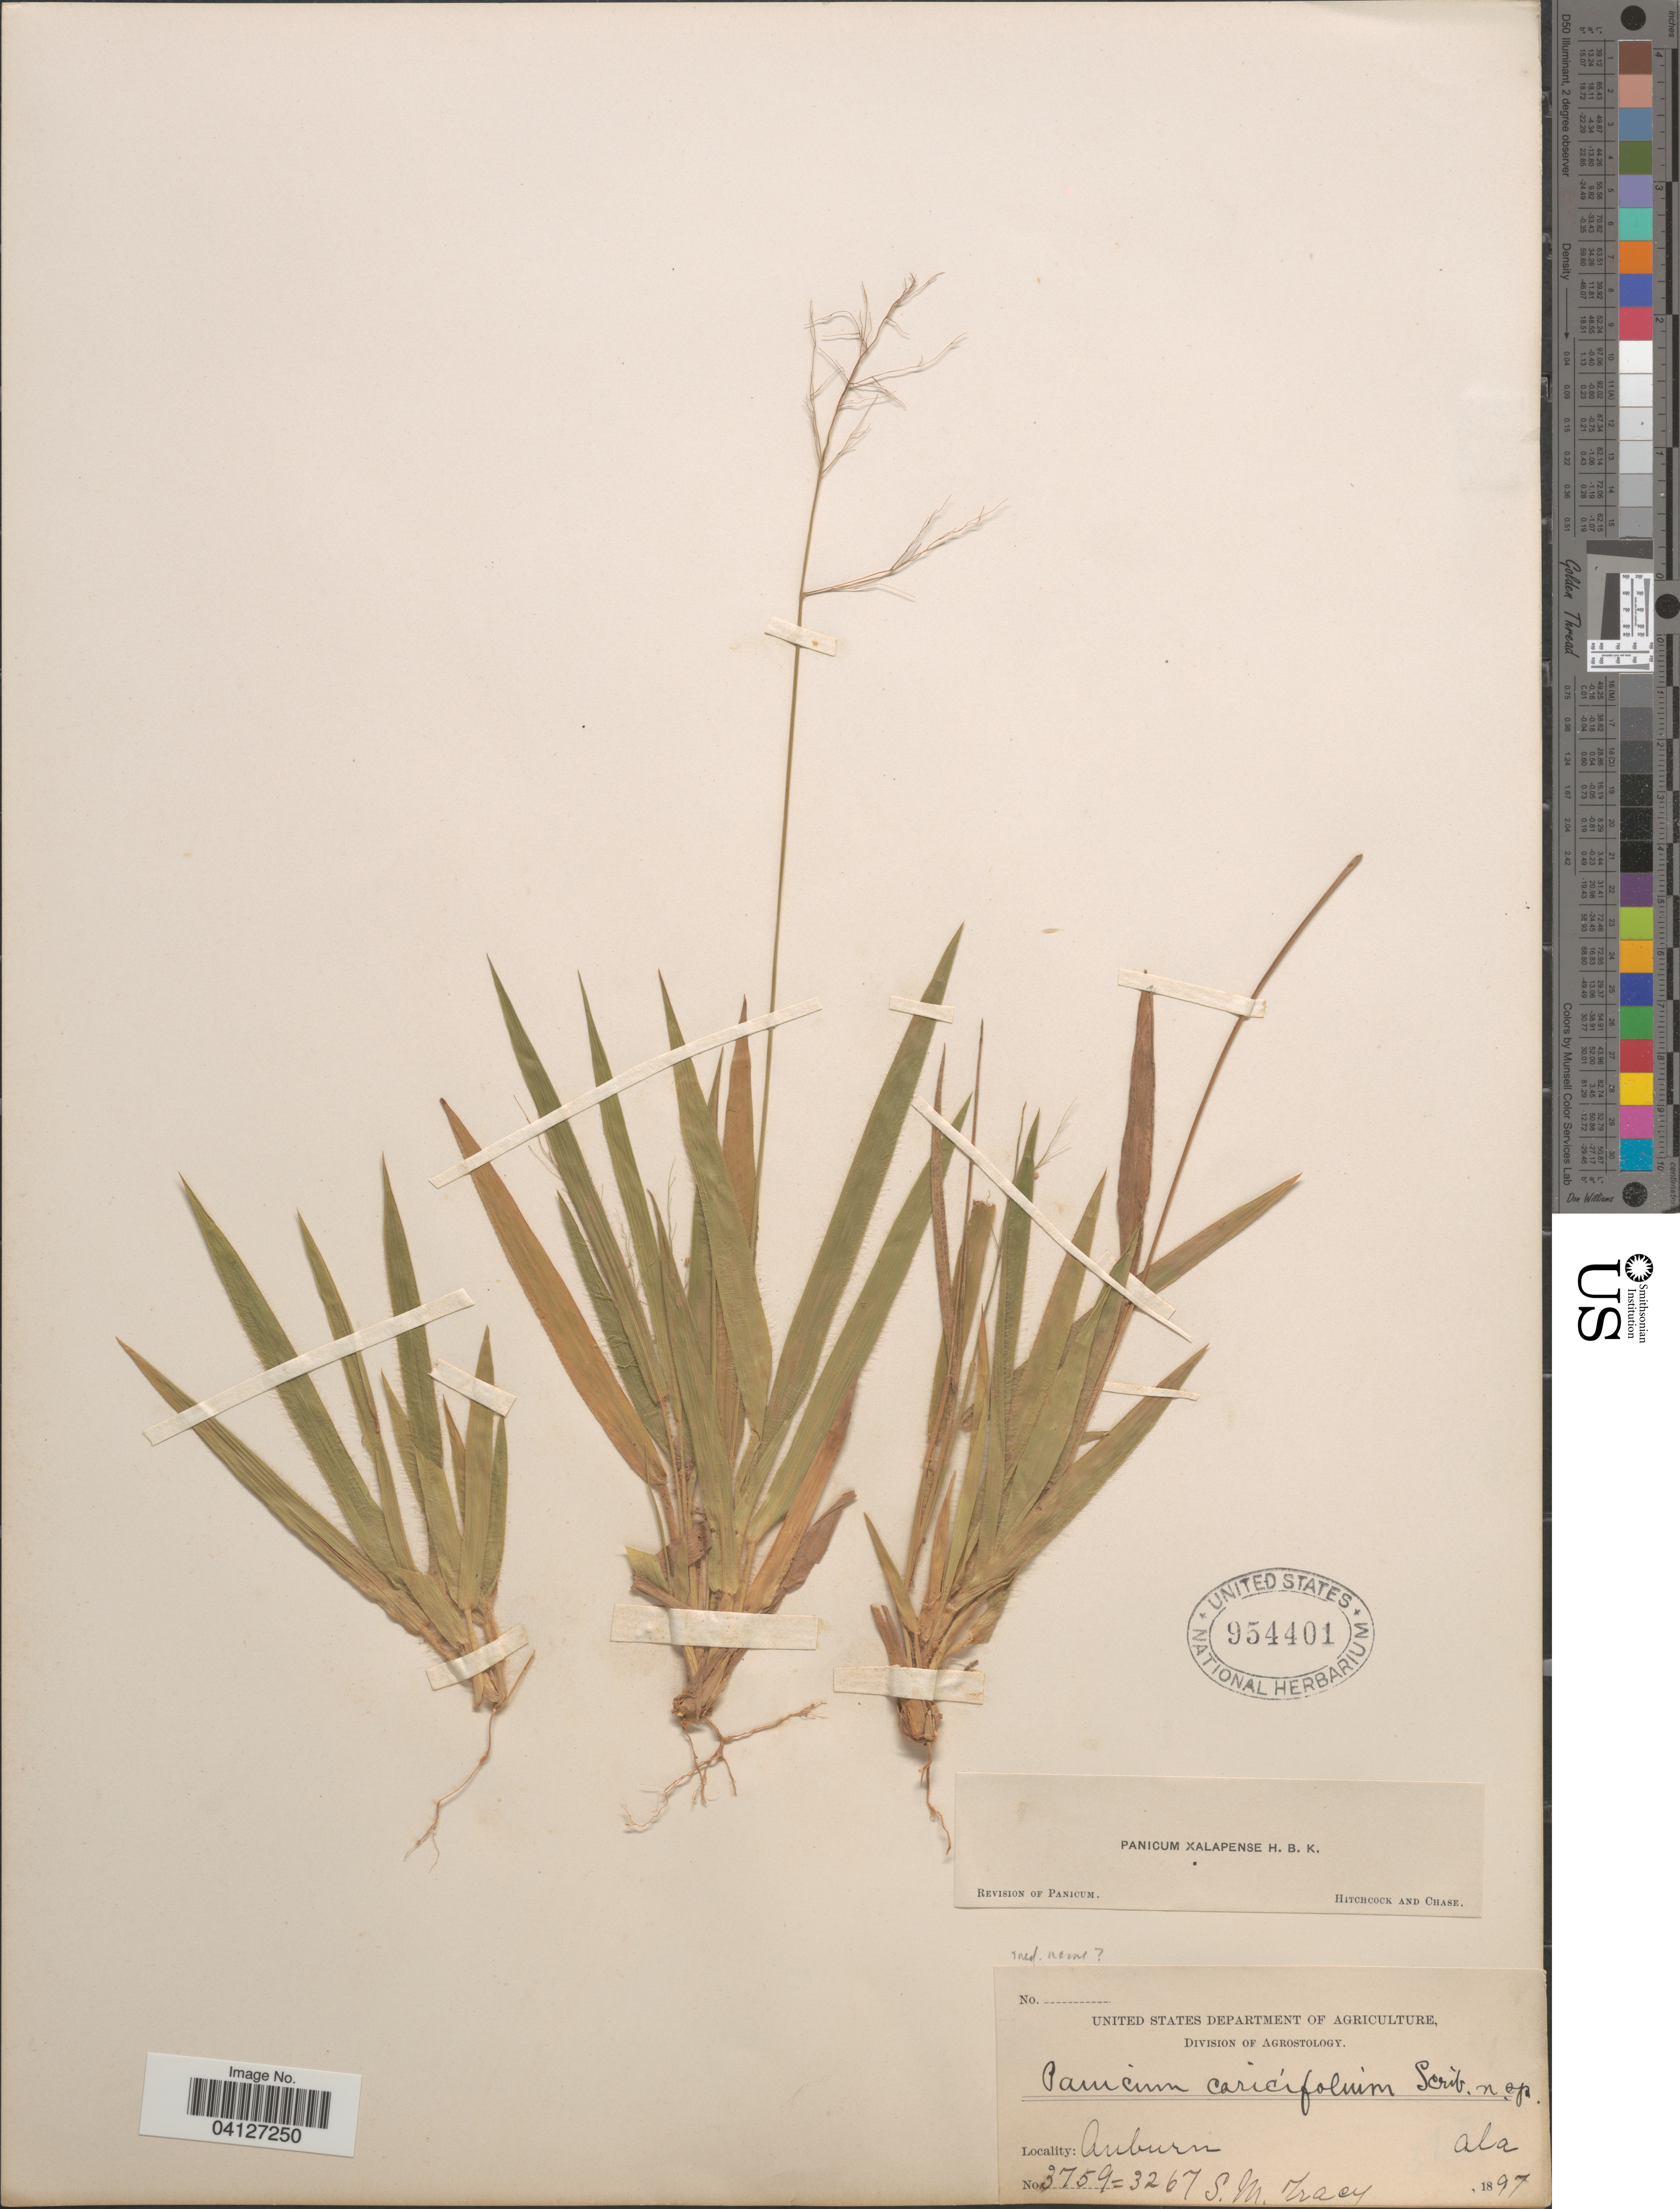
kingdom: Plantae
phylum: Tracheophyta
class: Liliopsida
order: Poales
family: Poaceae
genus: Panicum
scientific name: Panicum xalapense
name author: Kunth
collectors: S. M. Tracy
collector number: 3759/3267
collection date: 1897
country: United States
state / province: Alabama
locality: Auburn.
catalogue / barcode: US 954401